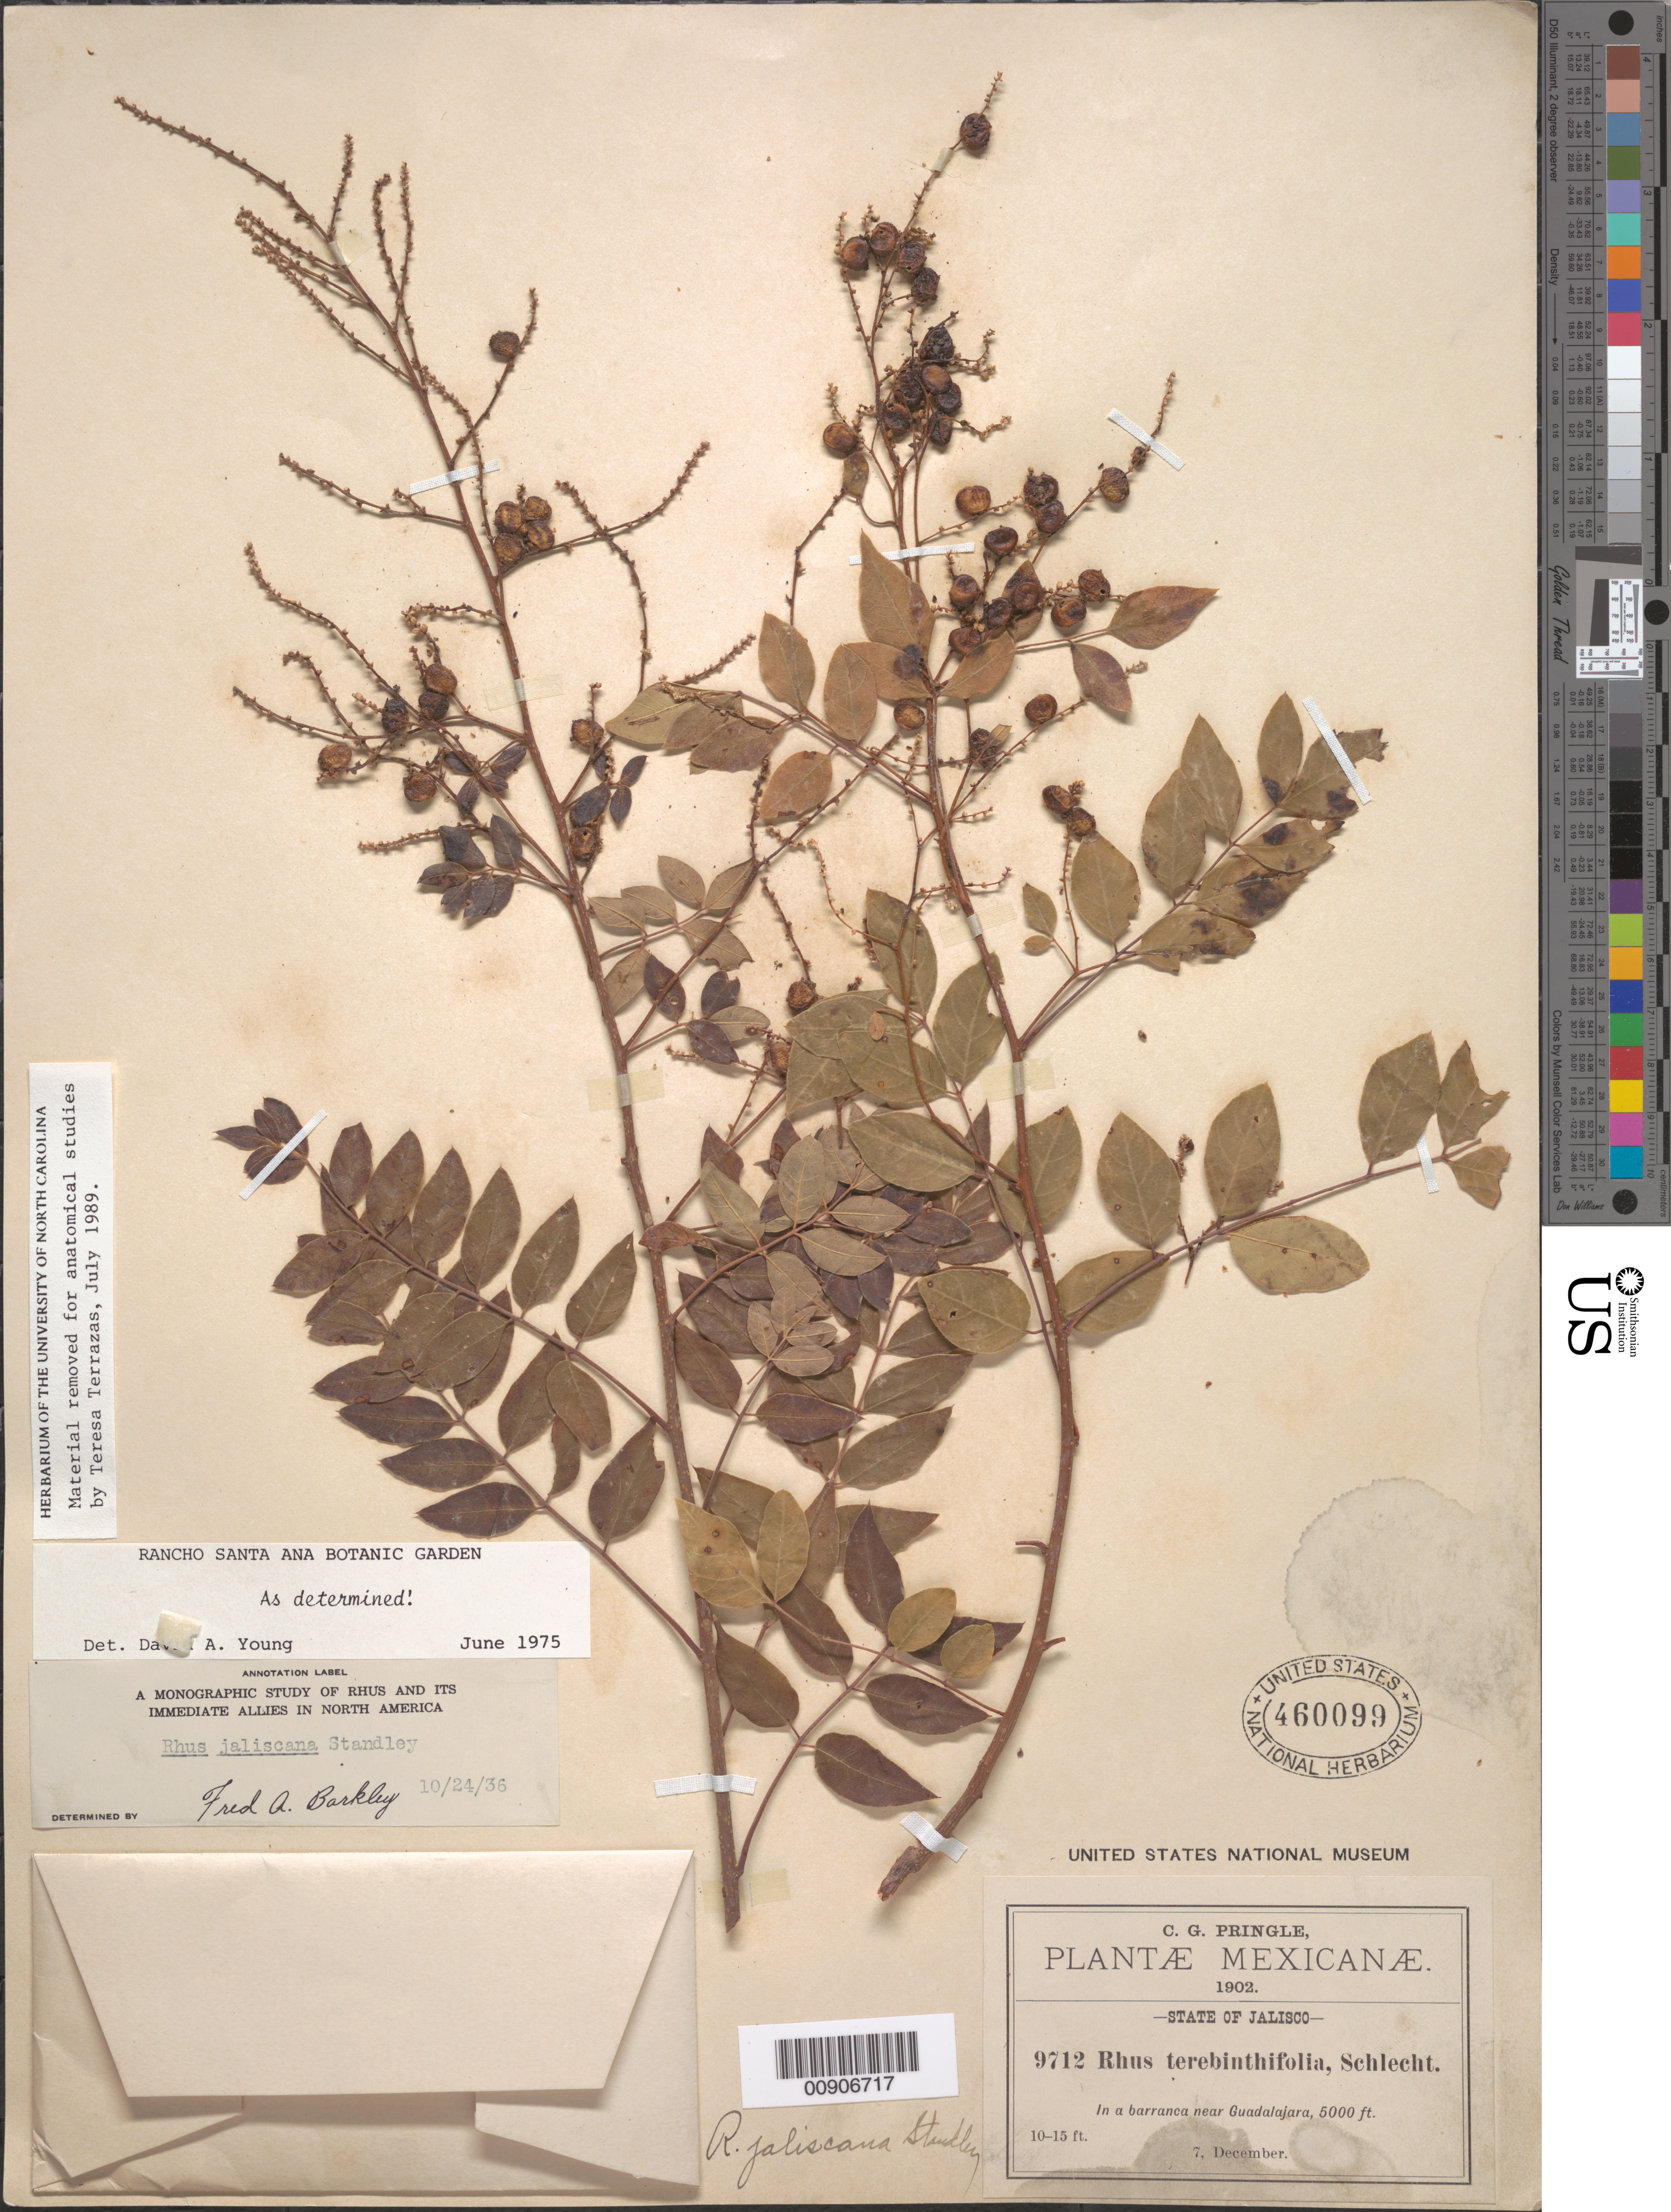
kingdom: Plantae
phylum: Tracheophyta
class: Magnoliopsida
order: Sapindales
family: Anacardiaceae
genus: Rhus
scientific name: Rhus jaliscana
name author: Standl.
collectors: C. G. Pringle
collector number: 9712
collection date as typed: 07 Dec 1902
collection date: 1902-12-07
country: Mexico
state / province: Jalisco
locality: Near Guadalajara, Jalisco.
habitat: In a barranca.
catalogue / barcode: US 460099